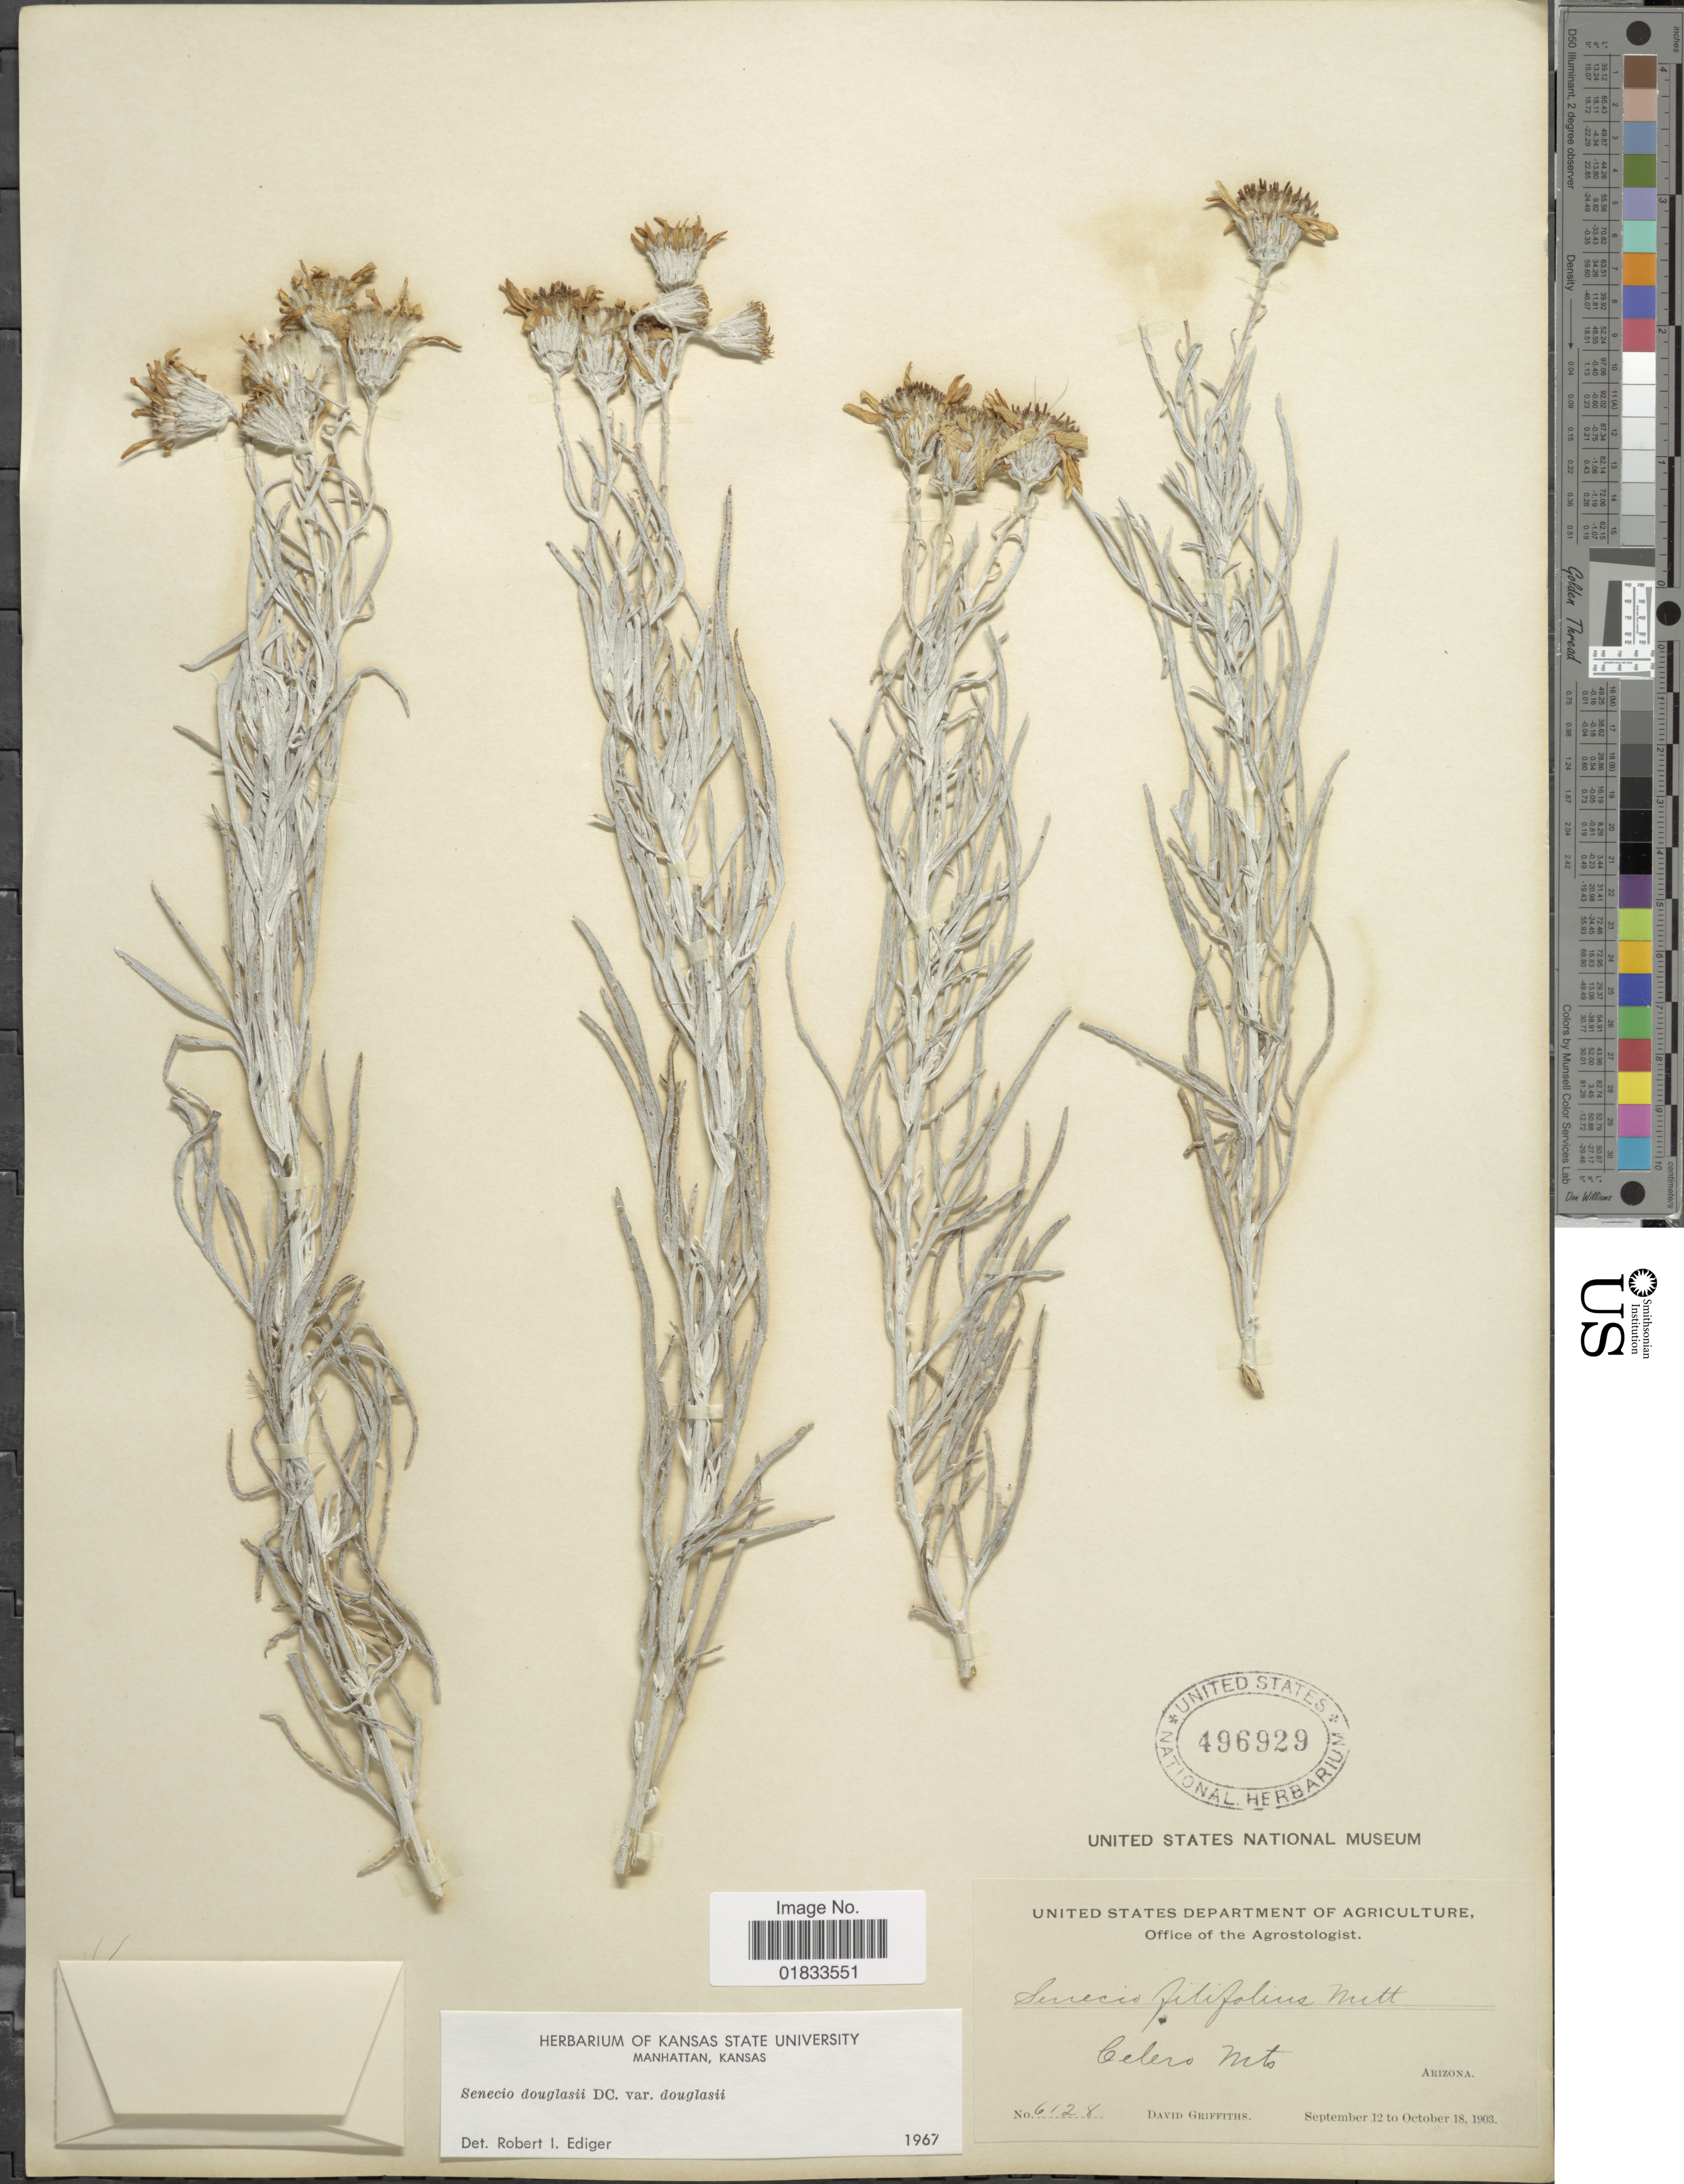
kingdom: Plantae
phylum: Tracheophyta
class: Magnoliopsida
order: Asterales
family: Asteraceae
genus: Senecio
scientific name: Senecio flaccidus var. douglasii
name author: (DC.) B.L. Turner & T.M. Barkley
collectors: D. Griffiths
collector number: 6128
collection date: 1903-09-12/1903-10-18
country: United States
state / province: Arizona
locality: Celero Mts.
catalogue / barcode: US 496929